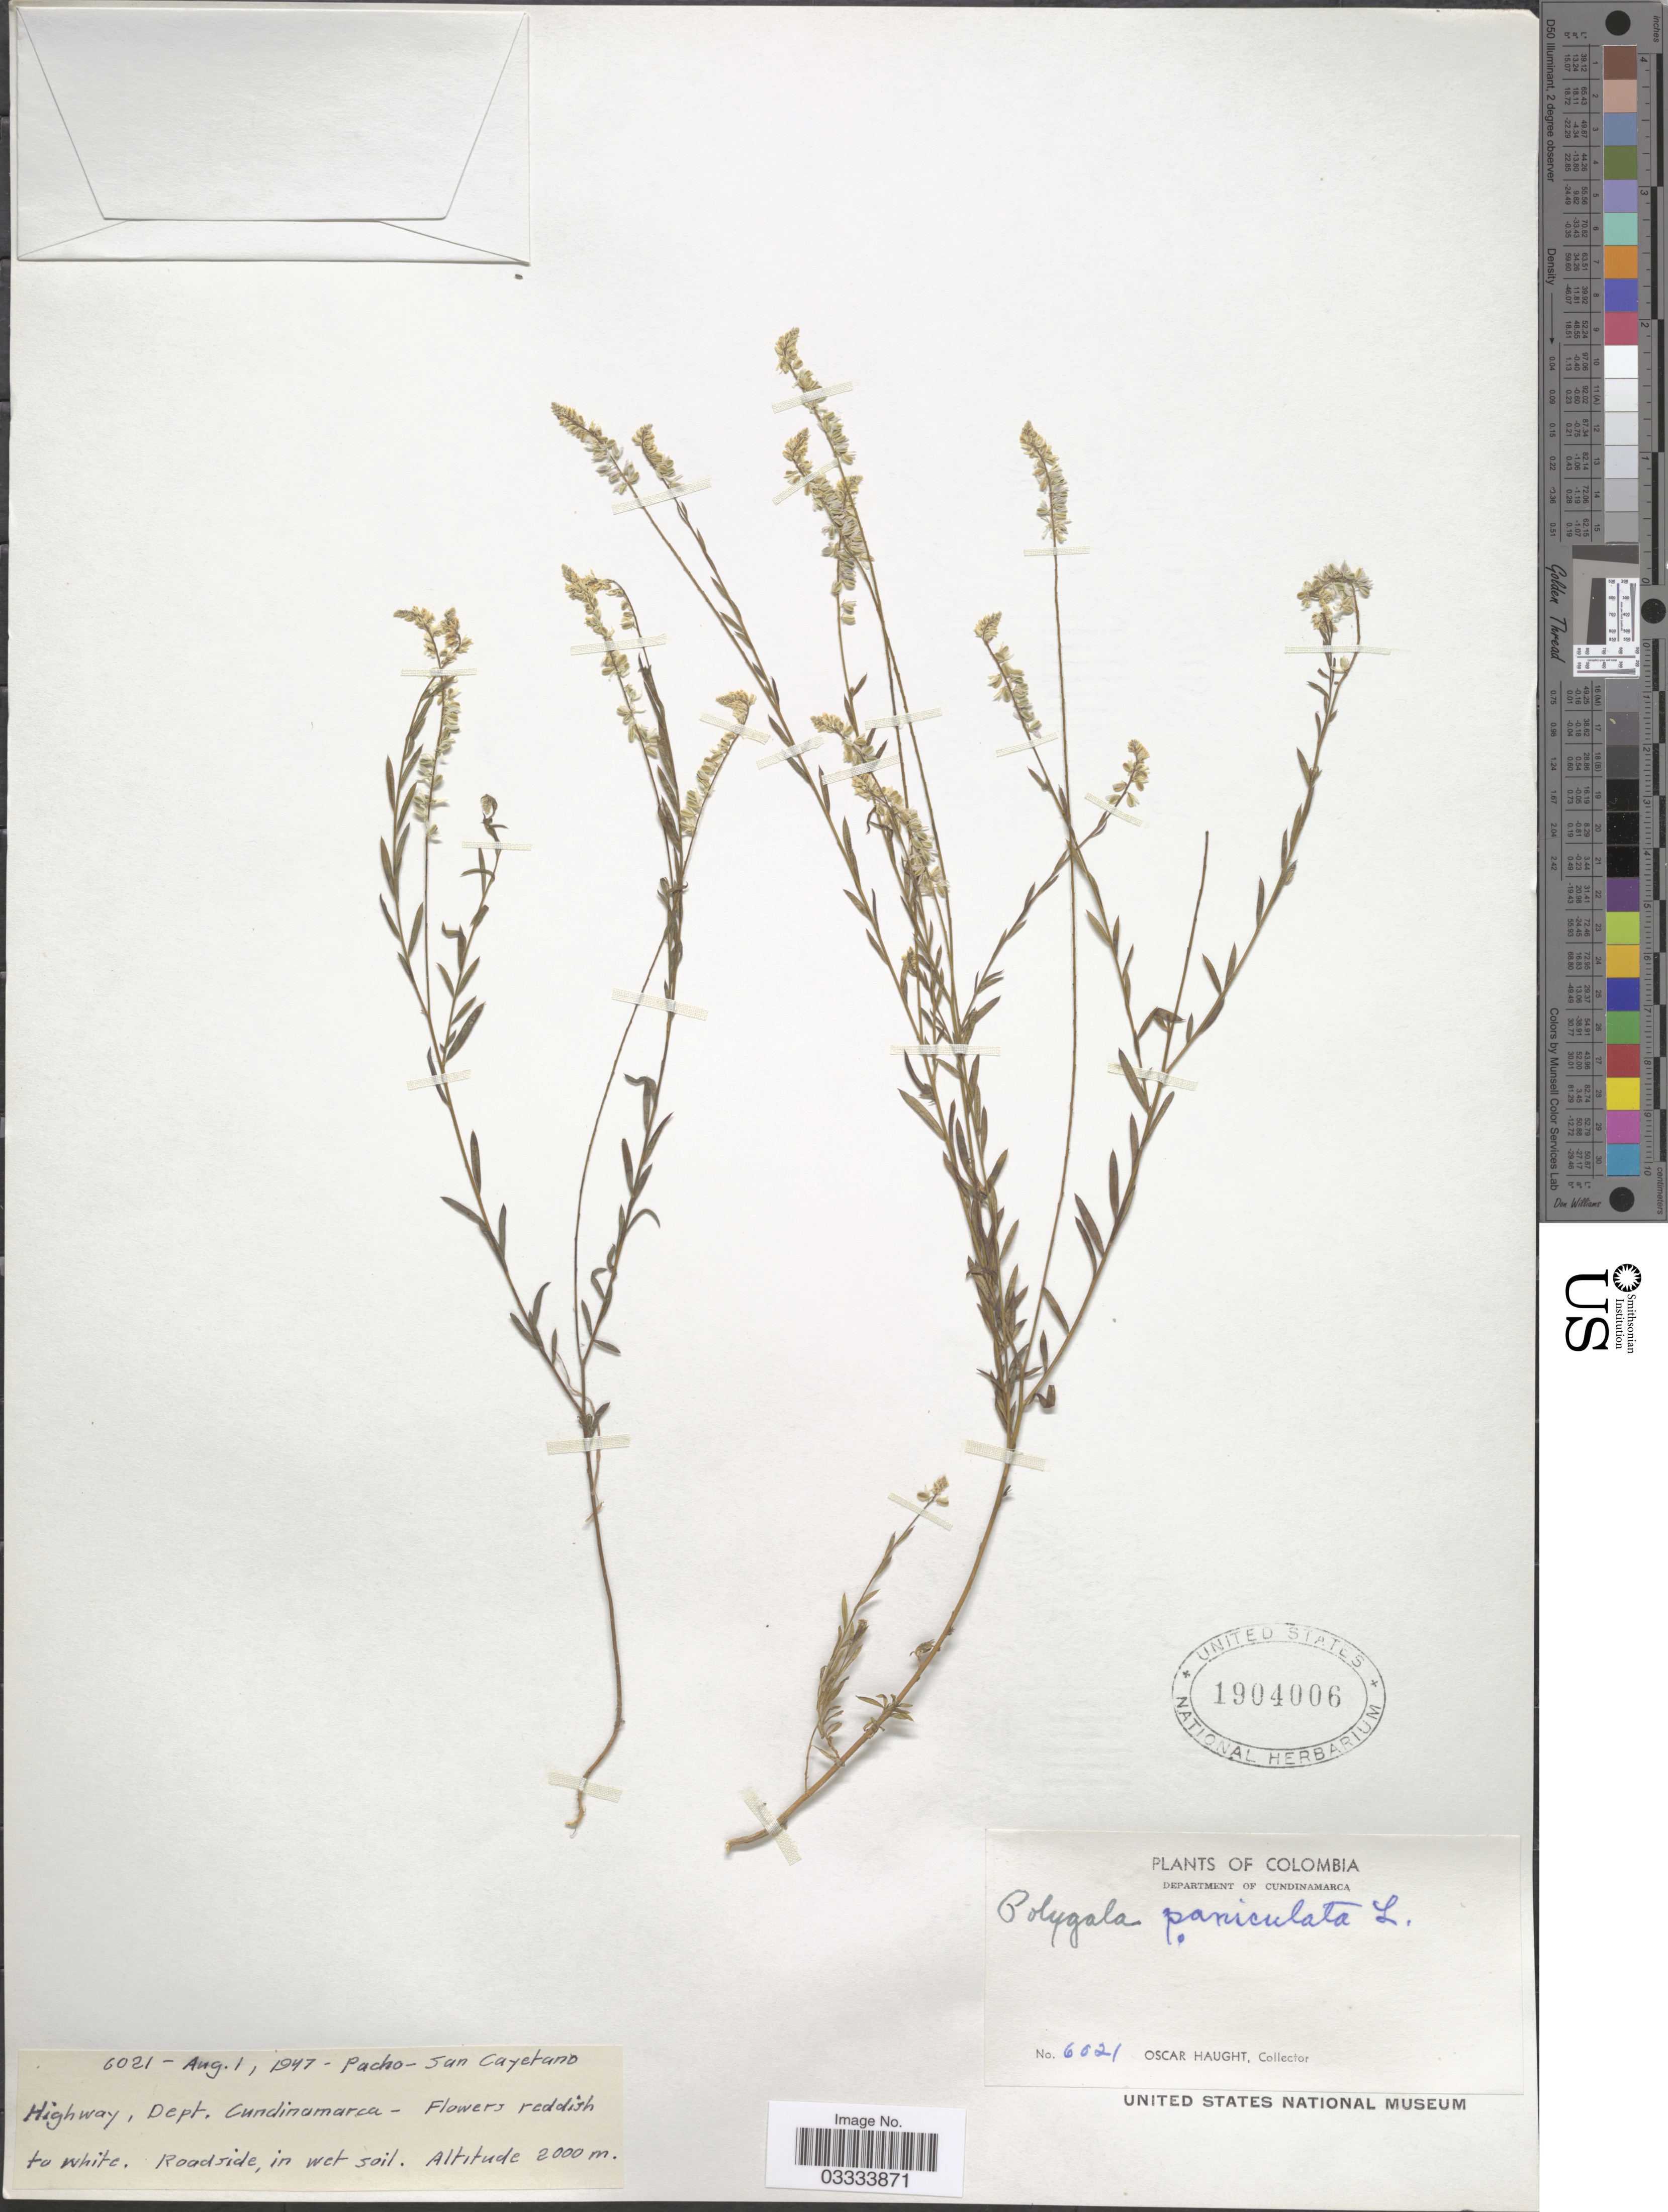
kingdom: Plantae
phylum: Tracheophyta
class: Magnoliopsida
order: Fabales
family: Polygalaceae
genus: Polygala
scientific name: Polygala paniculata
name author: L.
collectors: O. L. Haught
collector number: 6021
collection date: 1947-08-01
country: Colombia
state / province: Cundinamarca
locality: Department of Cundinamarca. Pacho-San Cayetano Highway.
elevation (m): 2000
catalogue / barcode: US 1904006